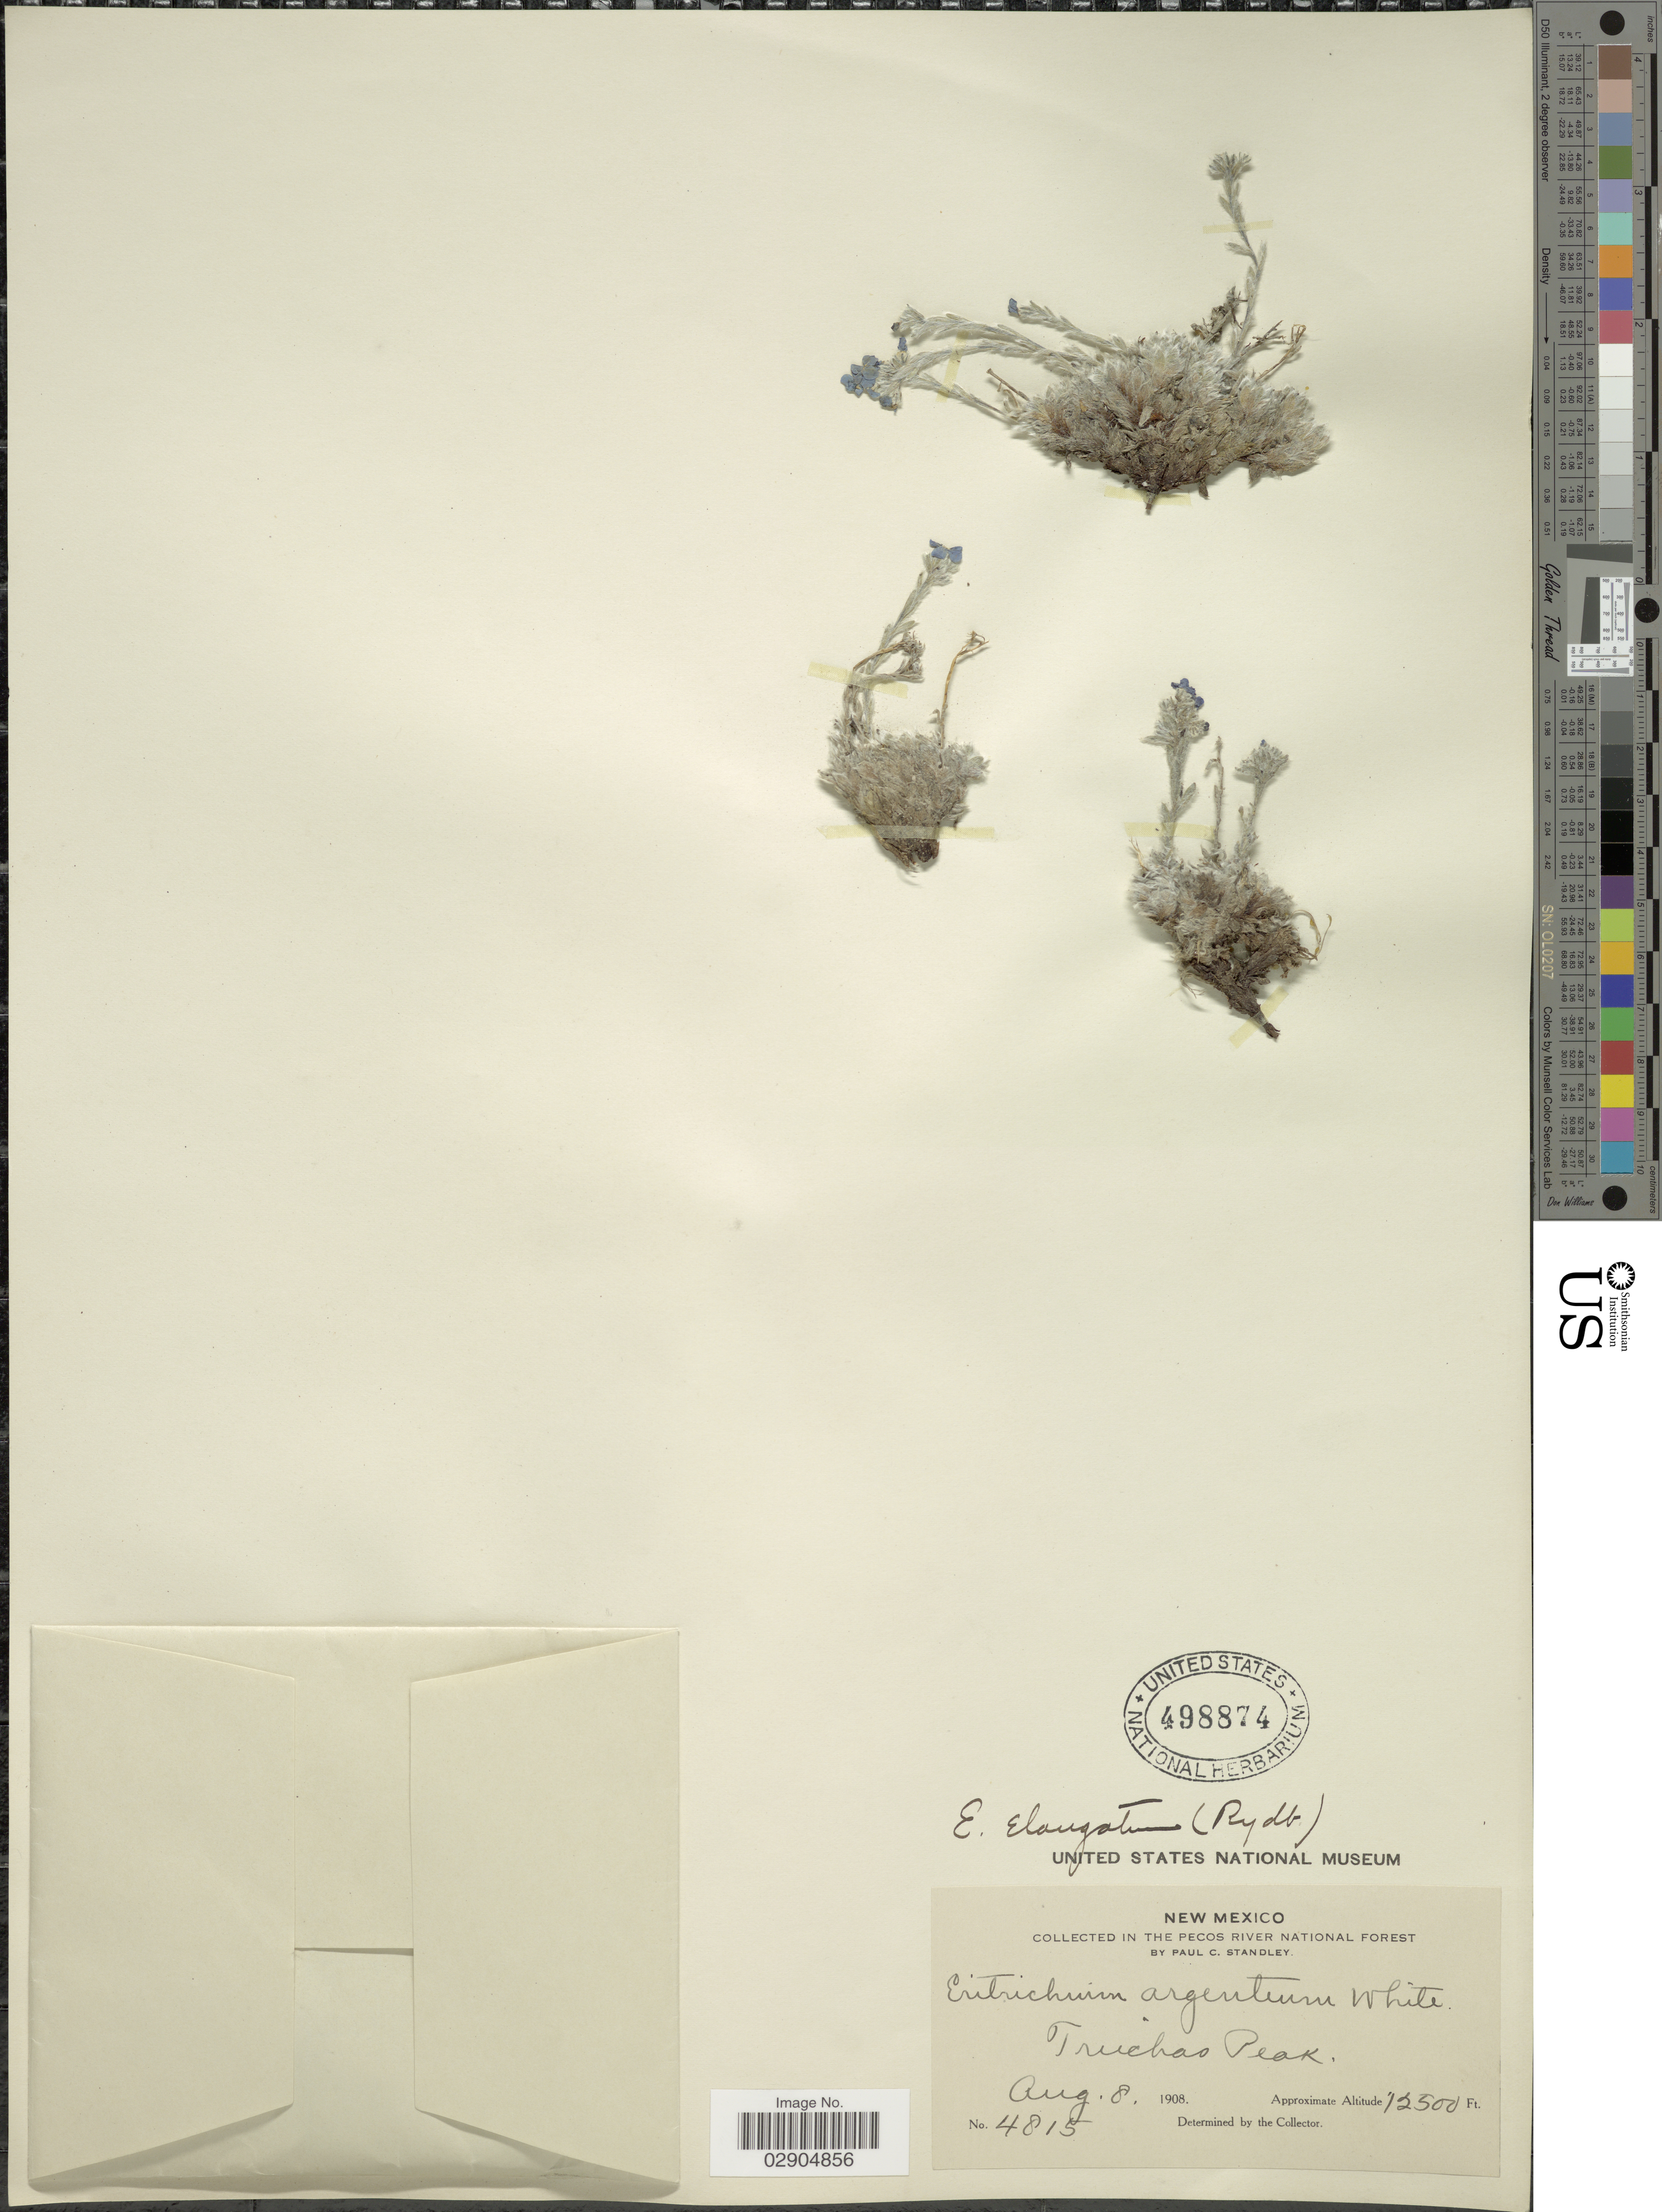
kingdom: Plantae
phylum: Tracheophyta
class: Magnoliopsida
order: Boraginales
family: Boraginaceae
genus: Eritrichium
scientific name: Eritrichium elongatum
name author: (Rydb.) W. Wight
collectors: P. C. Standley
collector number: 4815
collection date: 1908-08-08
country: United States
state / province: New Mexico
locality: In The Pecos River National Forest, Truchas Peak.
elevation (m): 3810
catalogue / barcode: US 198874